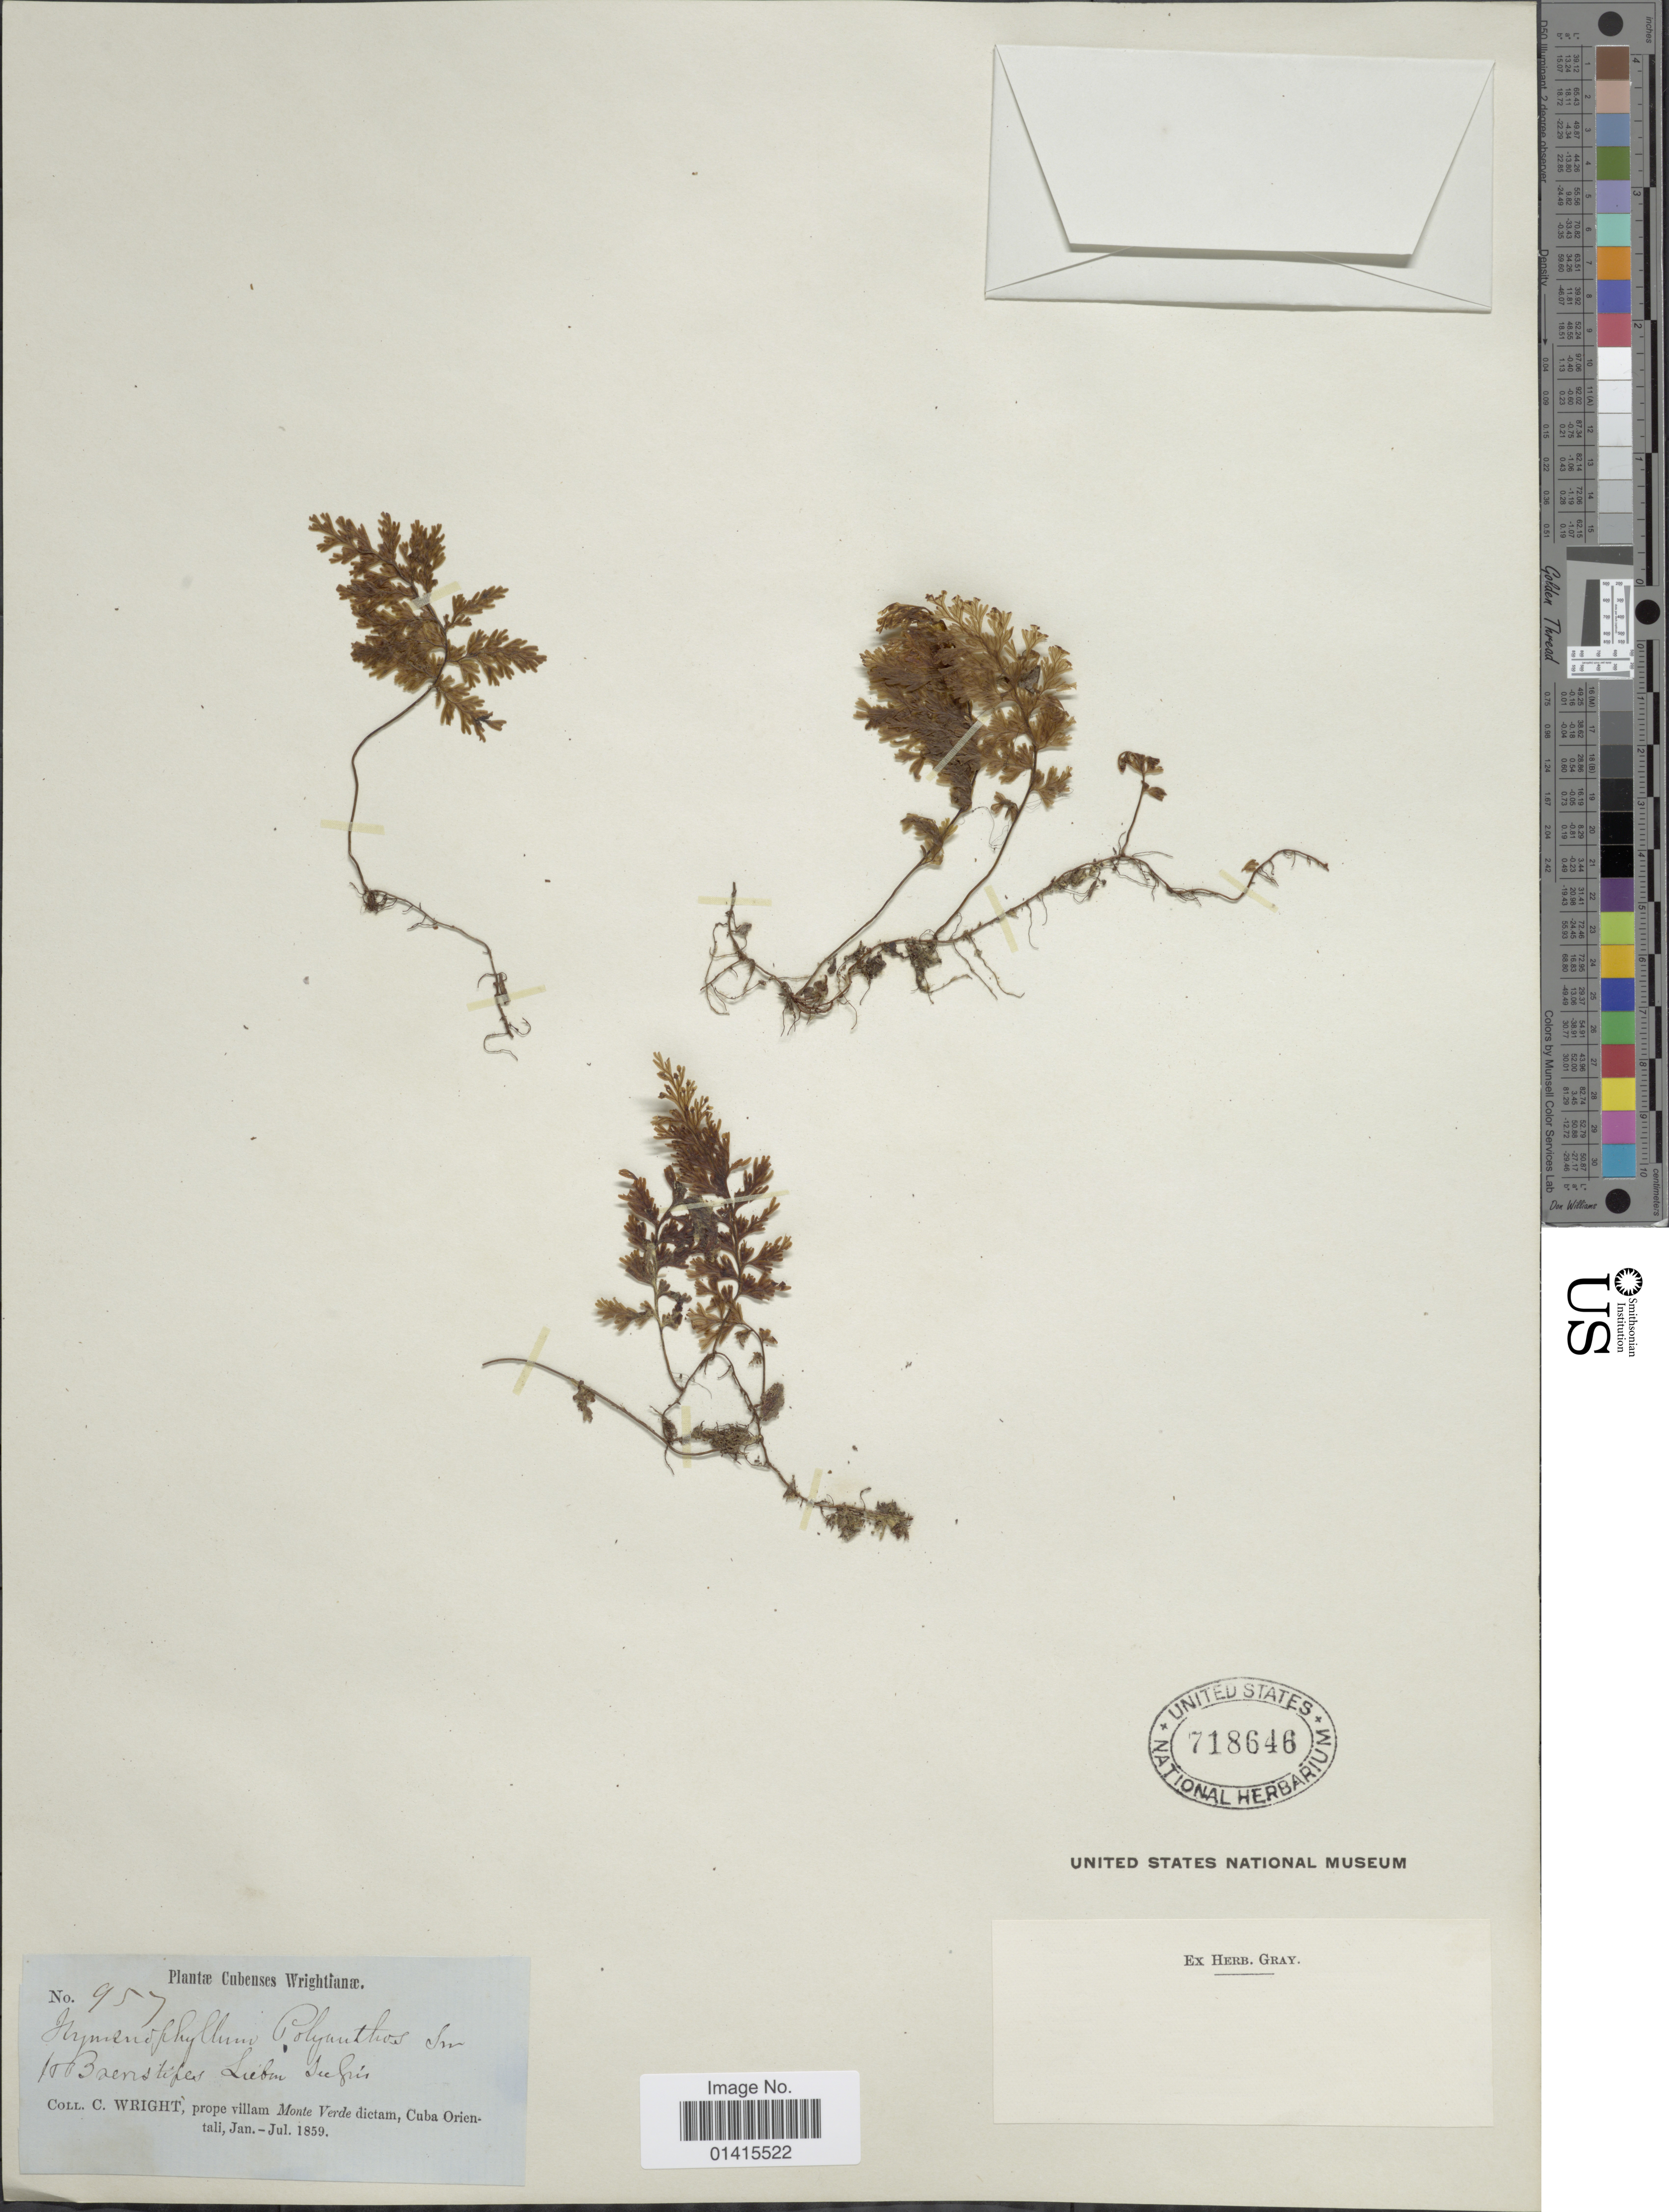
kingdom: Plantae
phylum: Tracheophyta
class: Polypodiopsida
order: Hymenophyllales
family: Hymenophyllaceae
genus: Hymenophyllum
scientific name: Hymenophyllum polyanthos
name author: (Sw.) Sw.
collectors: C. Wright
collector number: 957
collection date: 1859-01/1859-07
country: Cuba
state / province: Oriente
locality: Prope villam Monte Verde dictam, Cuba Orientali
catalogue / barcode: US 718646